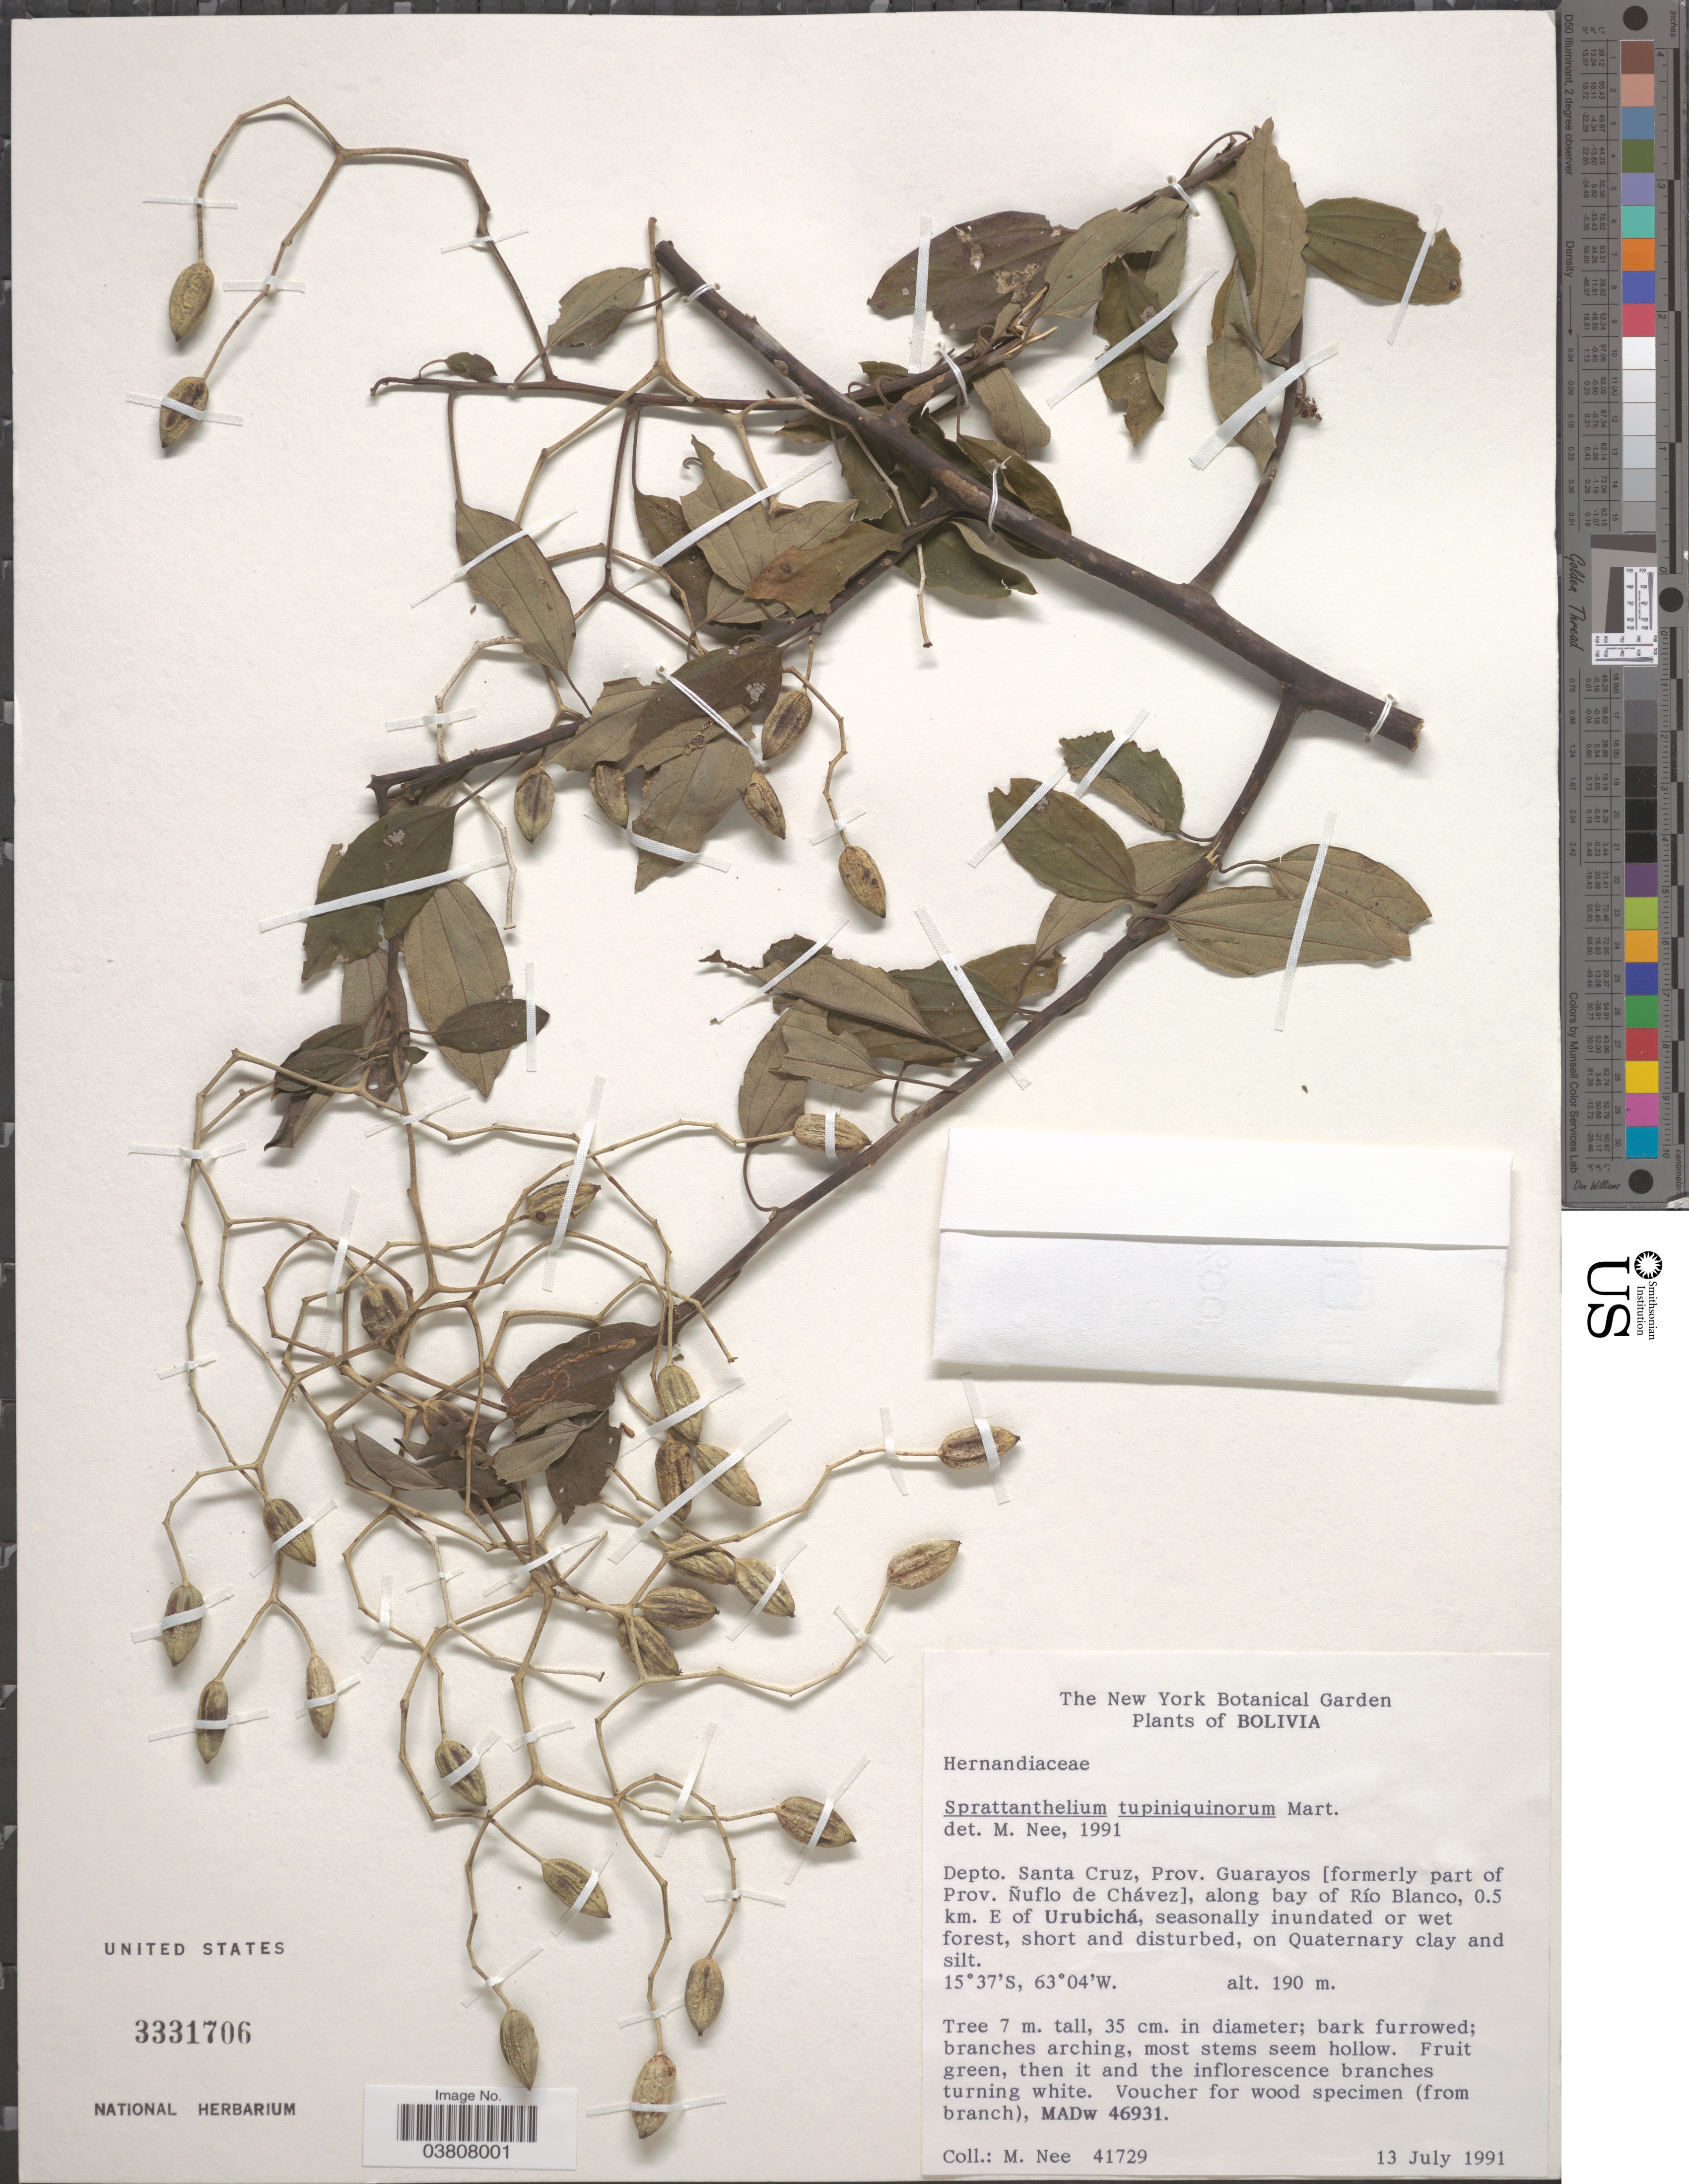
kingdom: Plantae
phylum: Tracheophyta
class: Magnoliopsida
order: Laurales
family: Hernandiaceae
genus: Sparattanthelium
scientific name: Sparattanthelium tupiniquinorum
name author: Mart.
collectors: M. Nee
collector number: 41729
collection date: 1991-07-13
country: Bolivia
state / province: Santa Cruz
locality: Depto. Santa Cruz, Prov. Guarayos [formerly part of Prov. Ñuflo de Chávez], along bay of Río Blanco, 0.5 km. E of Urubichá.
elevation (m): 190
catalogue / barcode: US 3331706